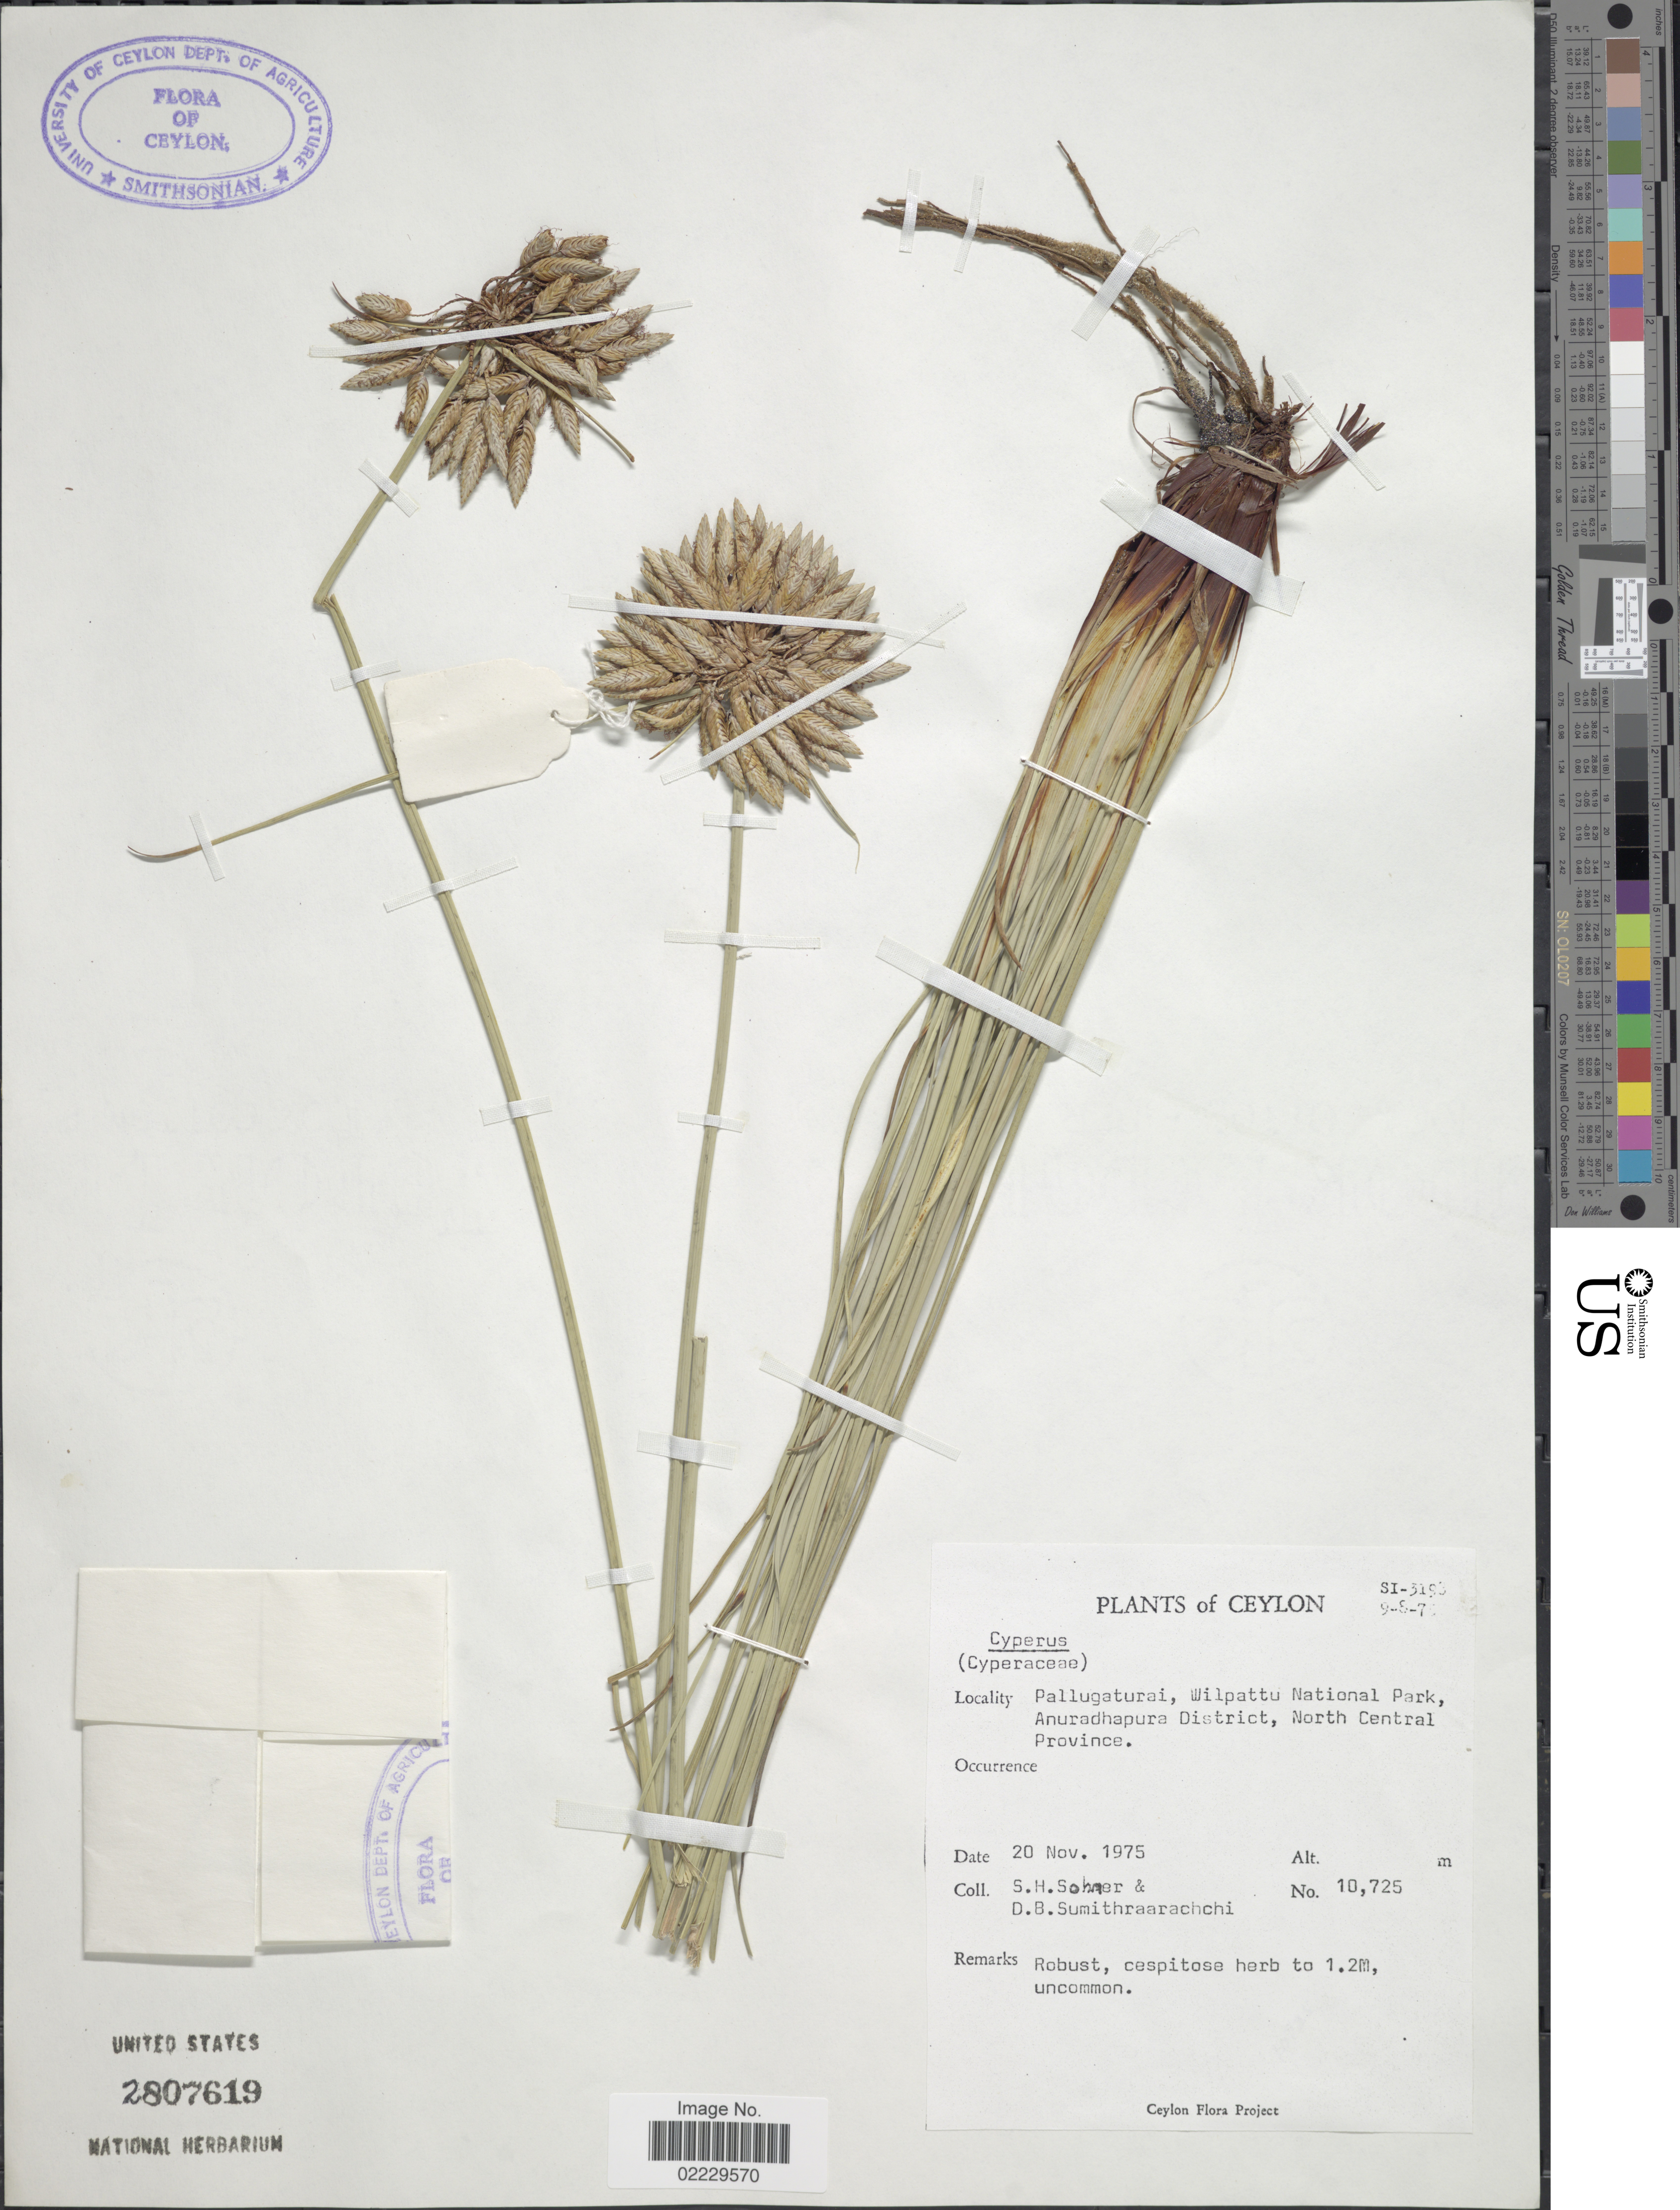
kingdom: Plantae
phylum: Tracheophyta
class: Liliopsida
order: Poales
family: Cyperaceae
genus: Cyperus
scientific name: Cyperus conglomeratus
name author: Rottb.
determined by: Strong, Mark T., (BOT), Smithsonian Institution - National Museum of Natural History (UNITED STATES)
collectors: S. H. Sohmer & D. B. Sumithraarachchi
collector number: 10725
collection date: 1975-11-20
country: Sri Lanka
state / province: North Central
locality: Pallugaturai, Wilpattu National Park, Anuradhapura District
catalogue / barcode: US 2807619